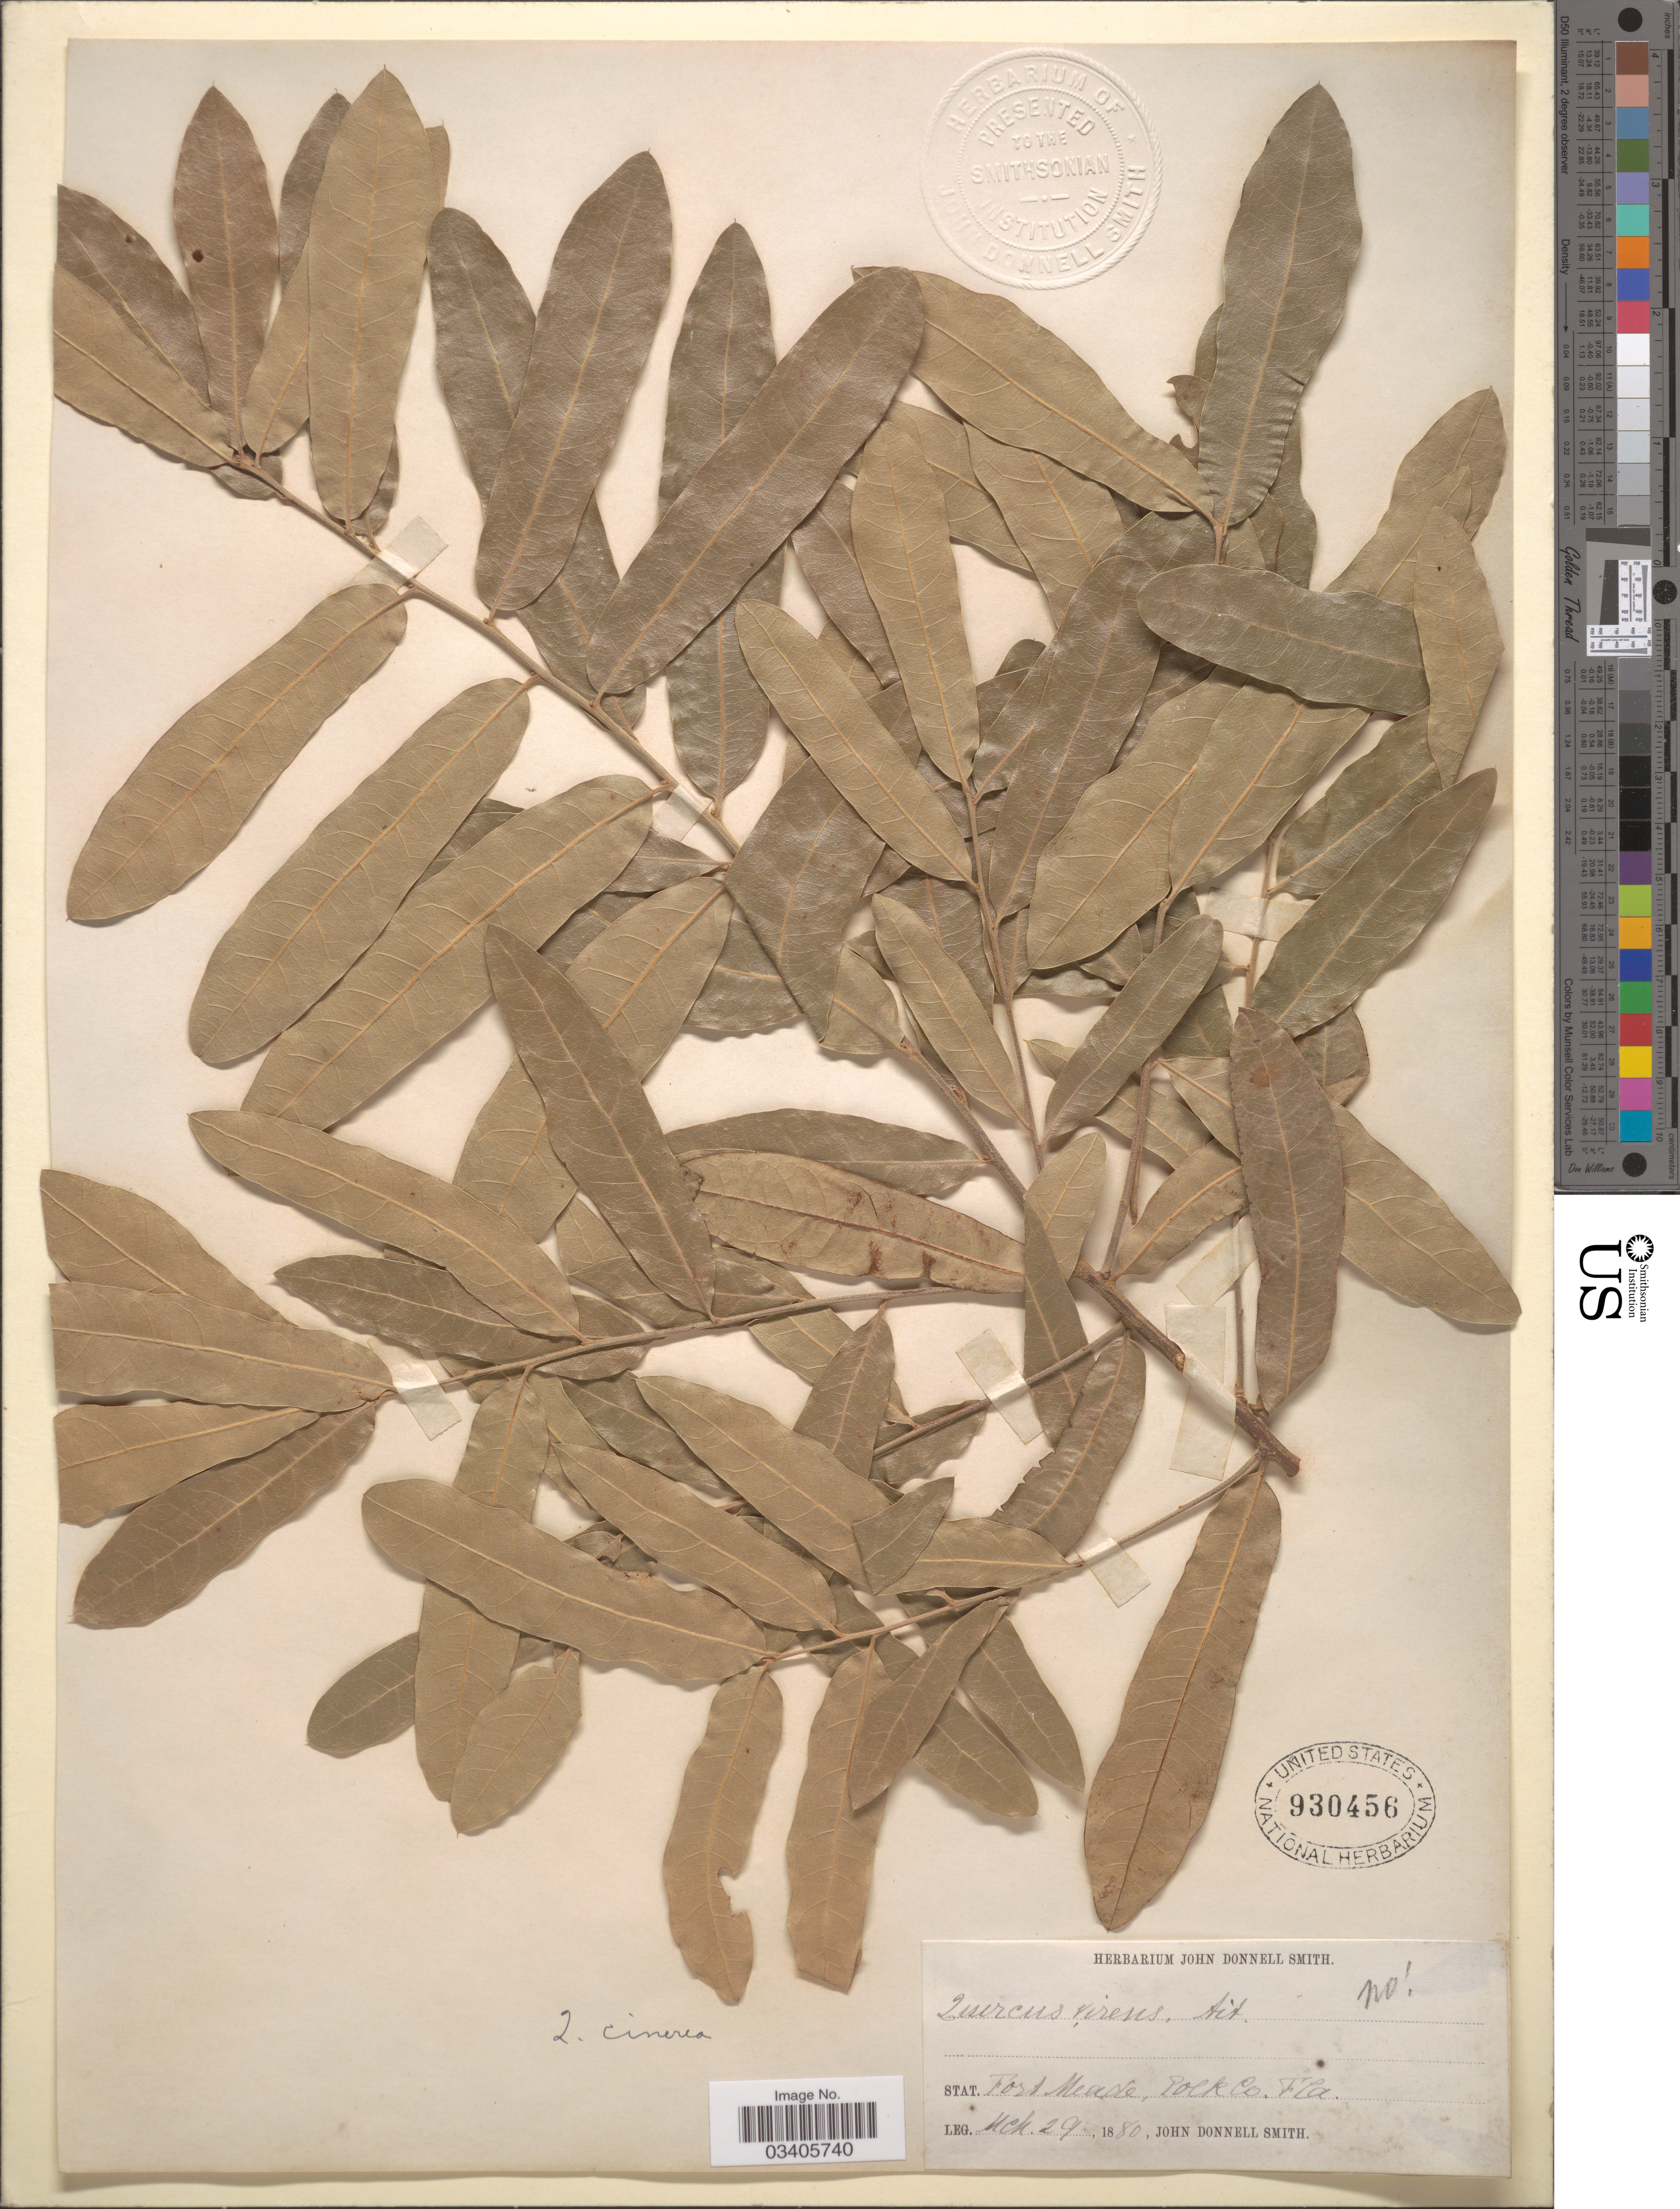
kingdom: Plantae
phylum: Tracheophyta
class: Magnoliopsida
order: Fagales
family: Fagaceae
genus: Quercus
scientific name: Quercus incana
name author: W. Bartram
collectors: J. Donnell Smith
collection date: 1880-03-29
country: United States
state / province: Florida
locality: Stat. Fort Meade, Polk Co.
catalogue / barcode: US 930456